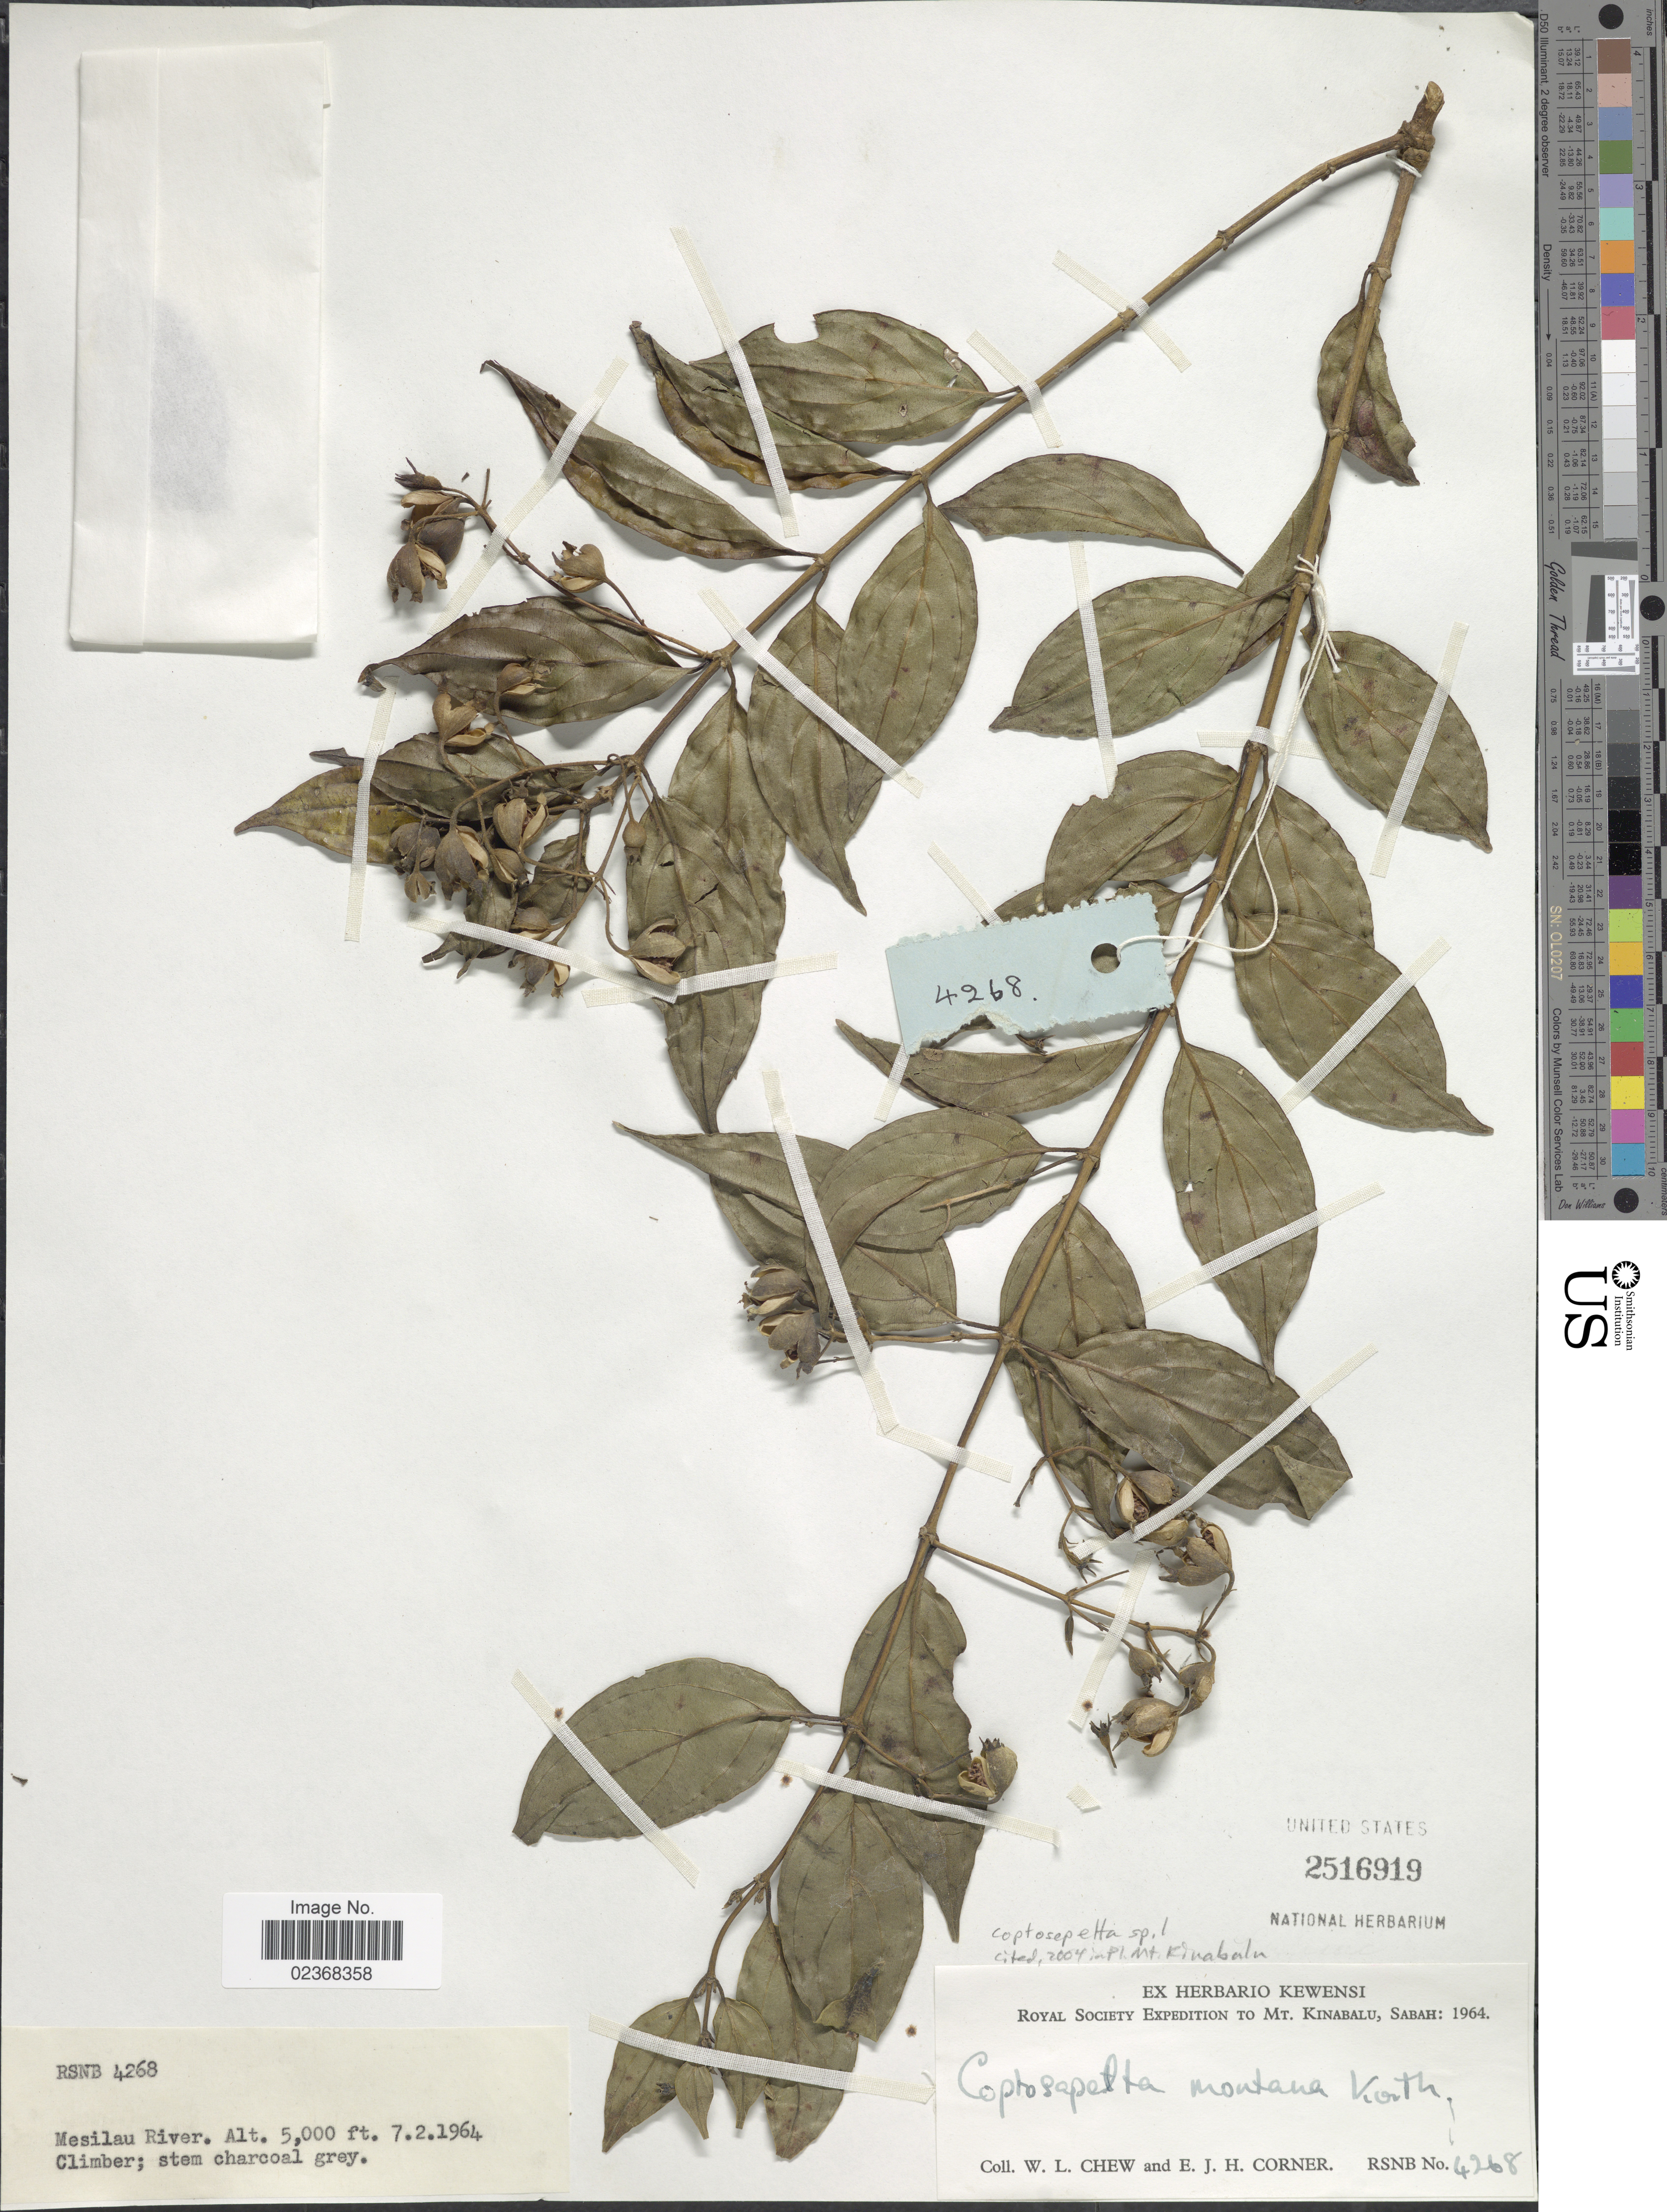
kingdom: Plantae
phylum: Tracheophyta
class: Magnoliopsida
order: Gentianales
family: Rubiaceae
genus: Coptosapelta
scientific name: Coptosapelta sp.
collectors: W. Chew & E. Corner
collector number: RSNB4268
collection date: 1964-02-07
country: Malaysia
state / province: Sabah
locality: Mt. Kinabalu, Sabah, Mesilau River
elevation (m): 1524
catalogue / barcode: US 2516919